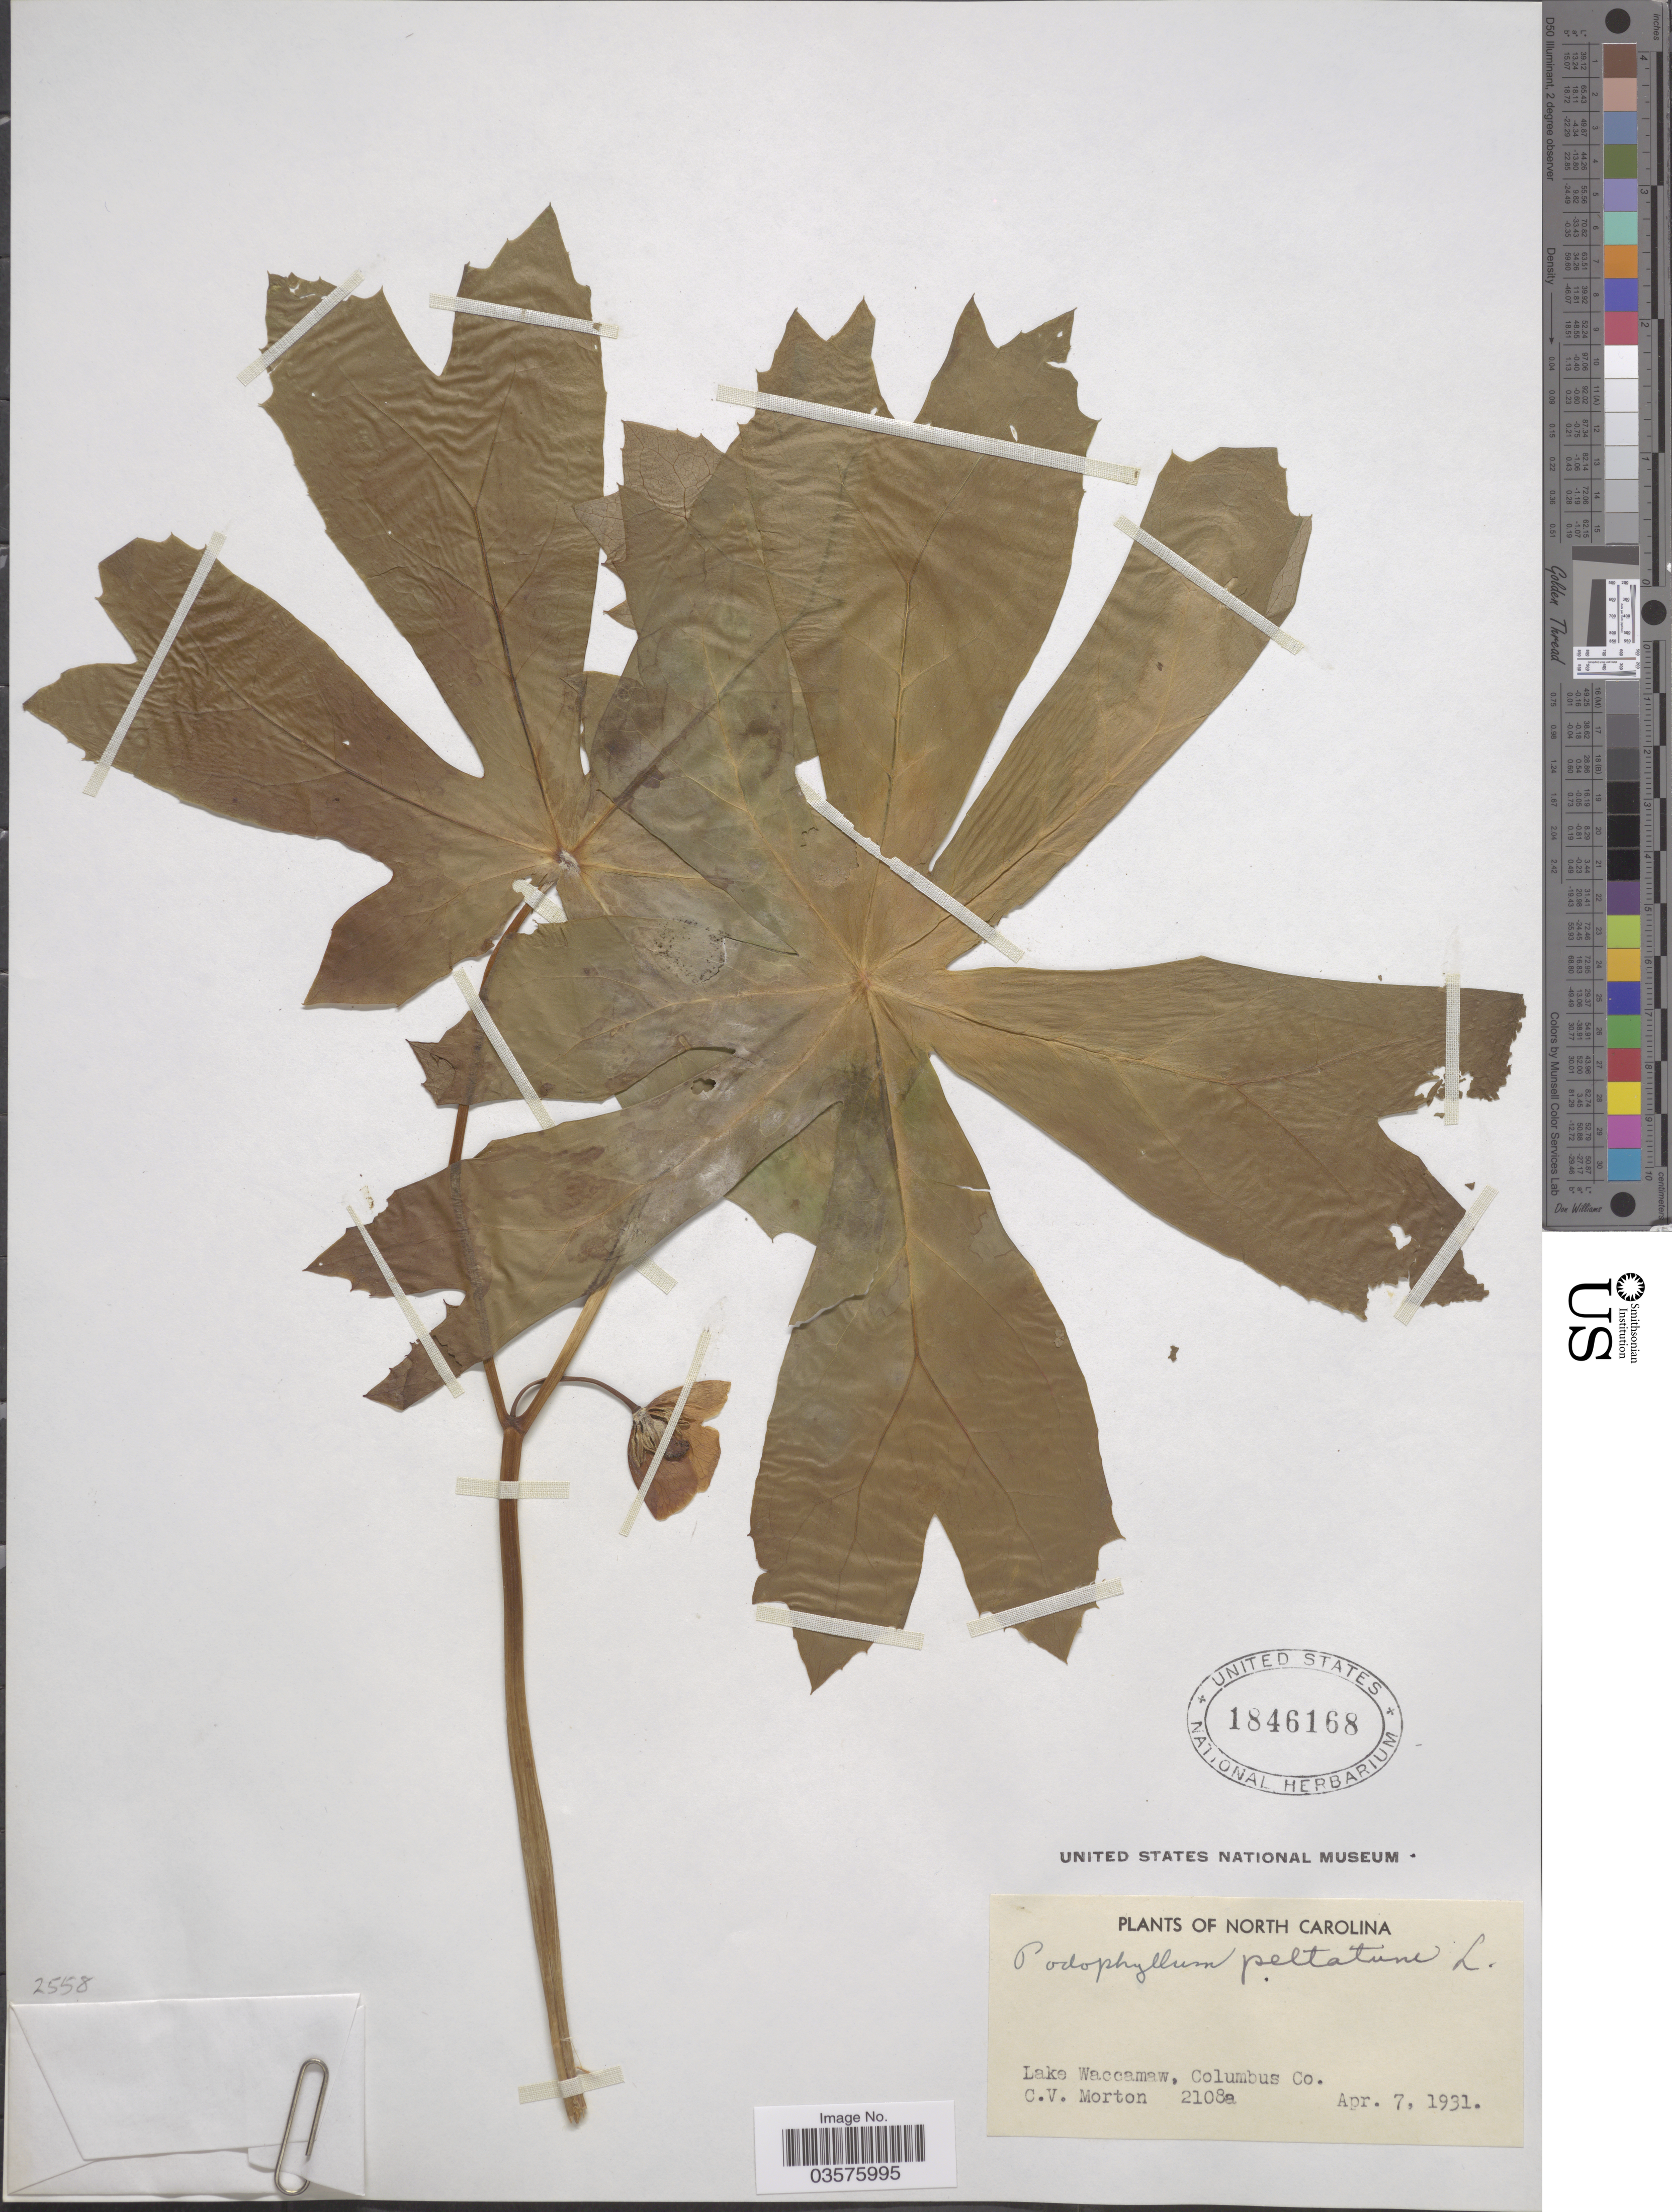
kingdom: Plantae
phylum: Tracheophyta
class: Magnoliopsida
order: Ranunculales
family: Berberidaceae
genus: Podophyllum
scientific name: Podophyllum peltatum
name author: L.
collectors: C. V. Morton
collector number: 2108a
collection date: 1931-04-07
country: United States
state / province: North Carolina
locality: Lake Waccamaw, Columbus Co.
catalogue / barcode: US 1846168